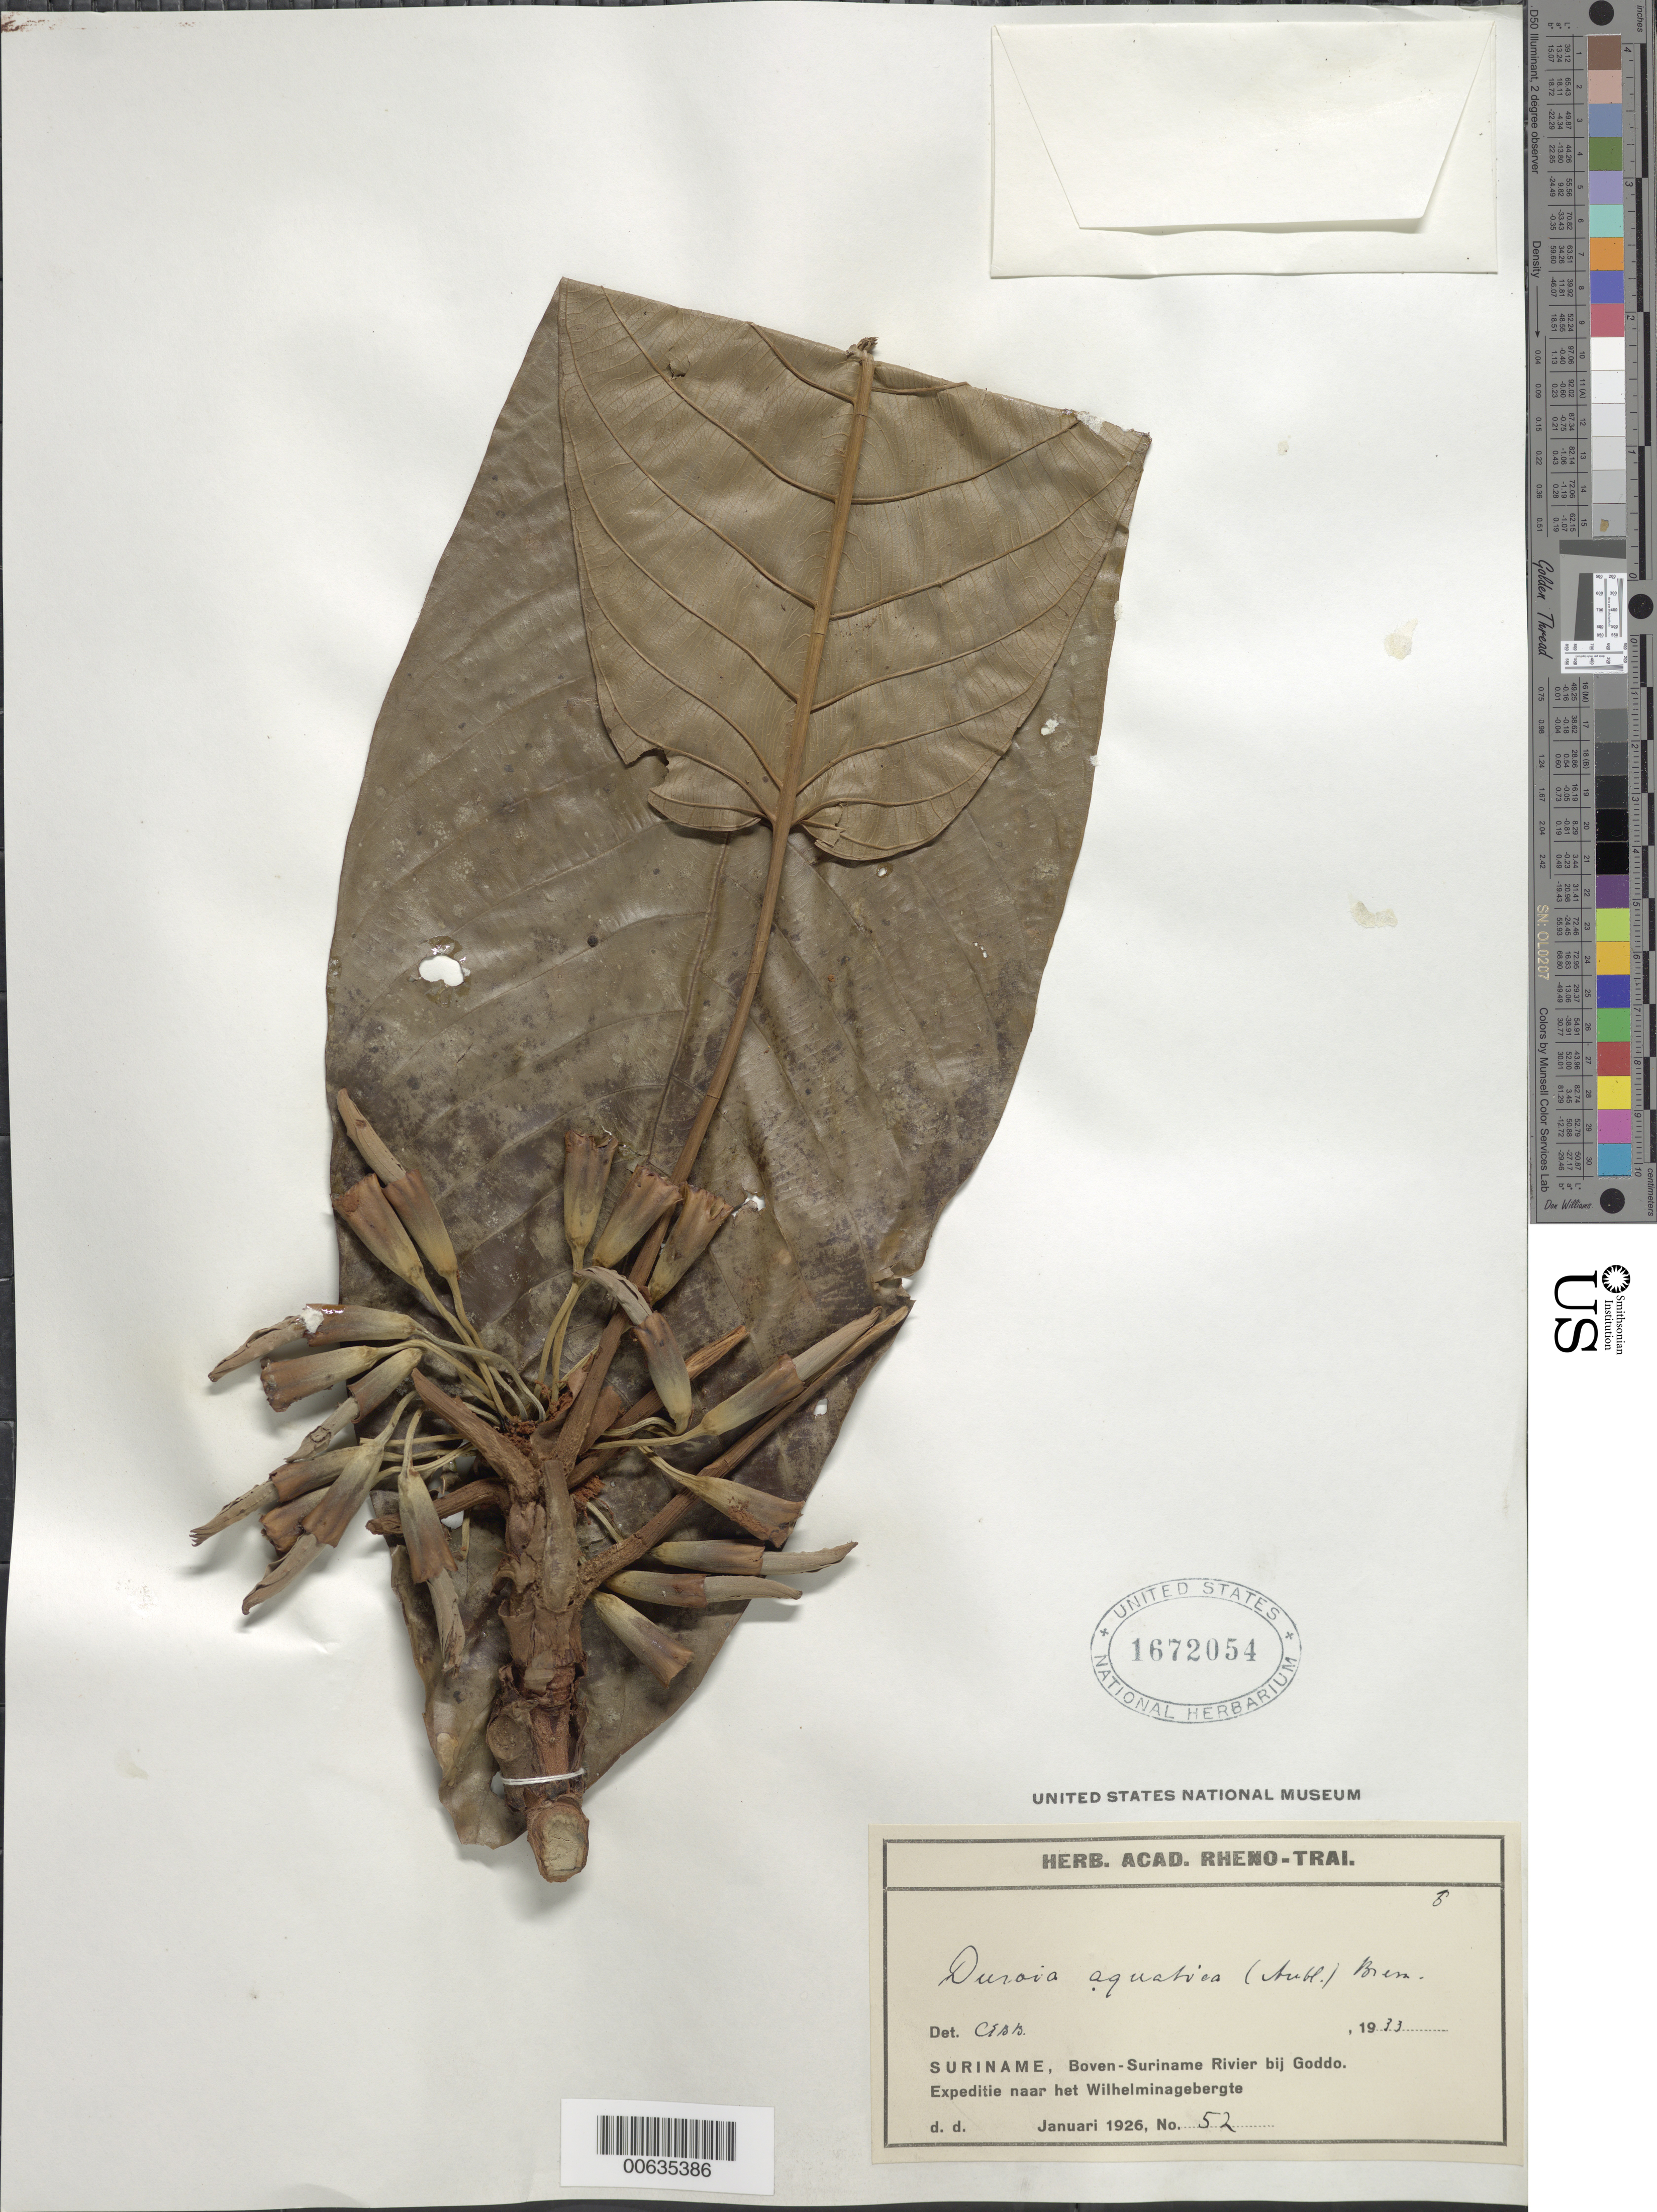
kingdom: Plantae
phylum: Tracheophyta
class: Magnoliopsida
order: Gentianales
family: Rubiaceae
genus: Duroia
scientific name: Duroia aquatica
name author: (Aubl.) Bremek.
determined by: Bremekamp, C. E. B.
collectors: G. Stahel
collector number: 52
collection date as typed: Jan-26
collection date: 1926-01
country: Suriname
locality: SURINAME R., above, at Goddo, Expeditie to Wilhelminagebergte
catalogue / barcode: US 1672054